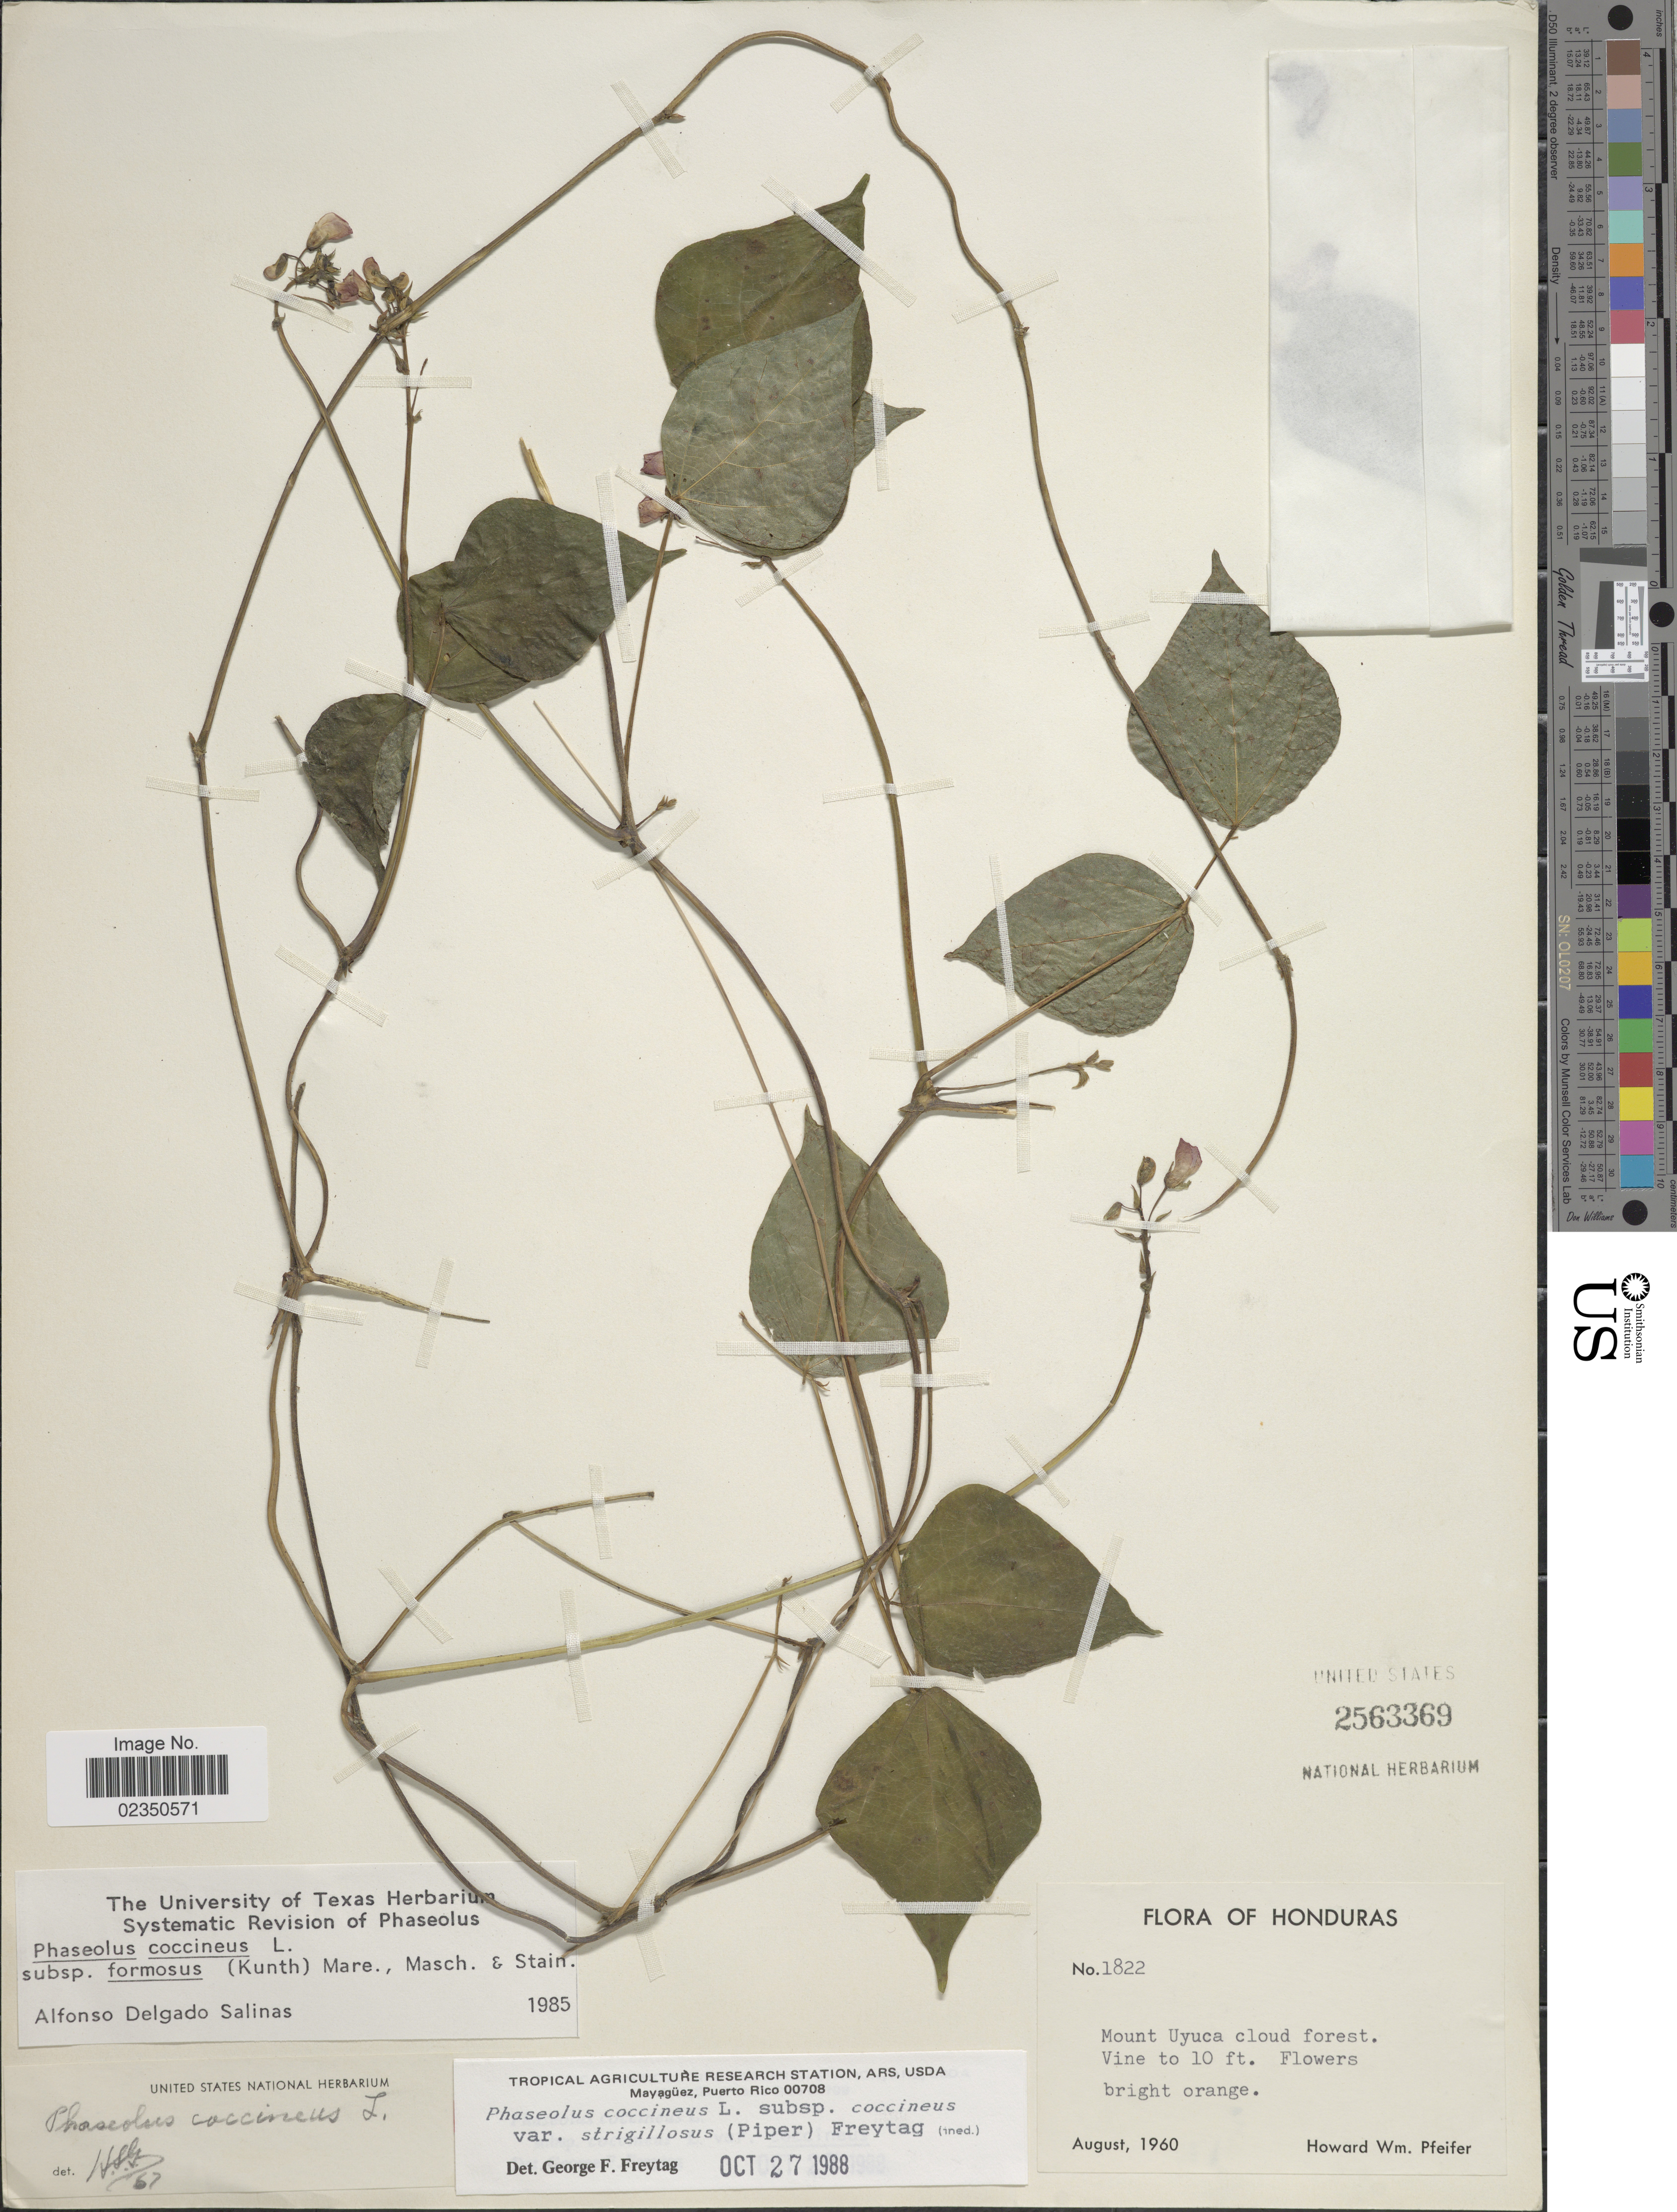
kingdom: Plantae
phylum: Tracheophyta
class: Magnoliopsida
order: Fabales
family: Fabaceae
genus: Phaseolus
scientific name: Phaseolus coccineus var. strigillosus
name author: (Piper) Freytag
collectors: H. W. Pfeifer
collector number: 1822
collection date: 1960-08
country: Honduras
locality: Mount Uyuca cloud forest.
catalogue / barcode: US 2563369